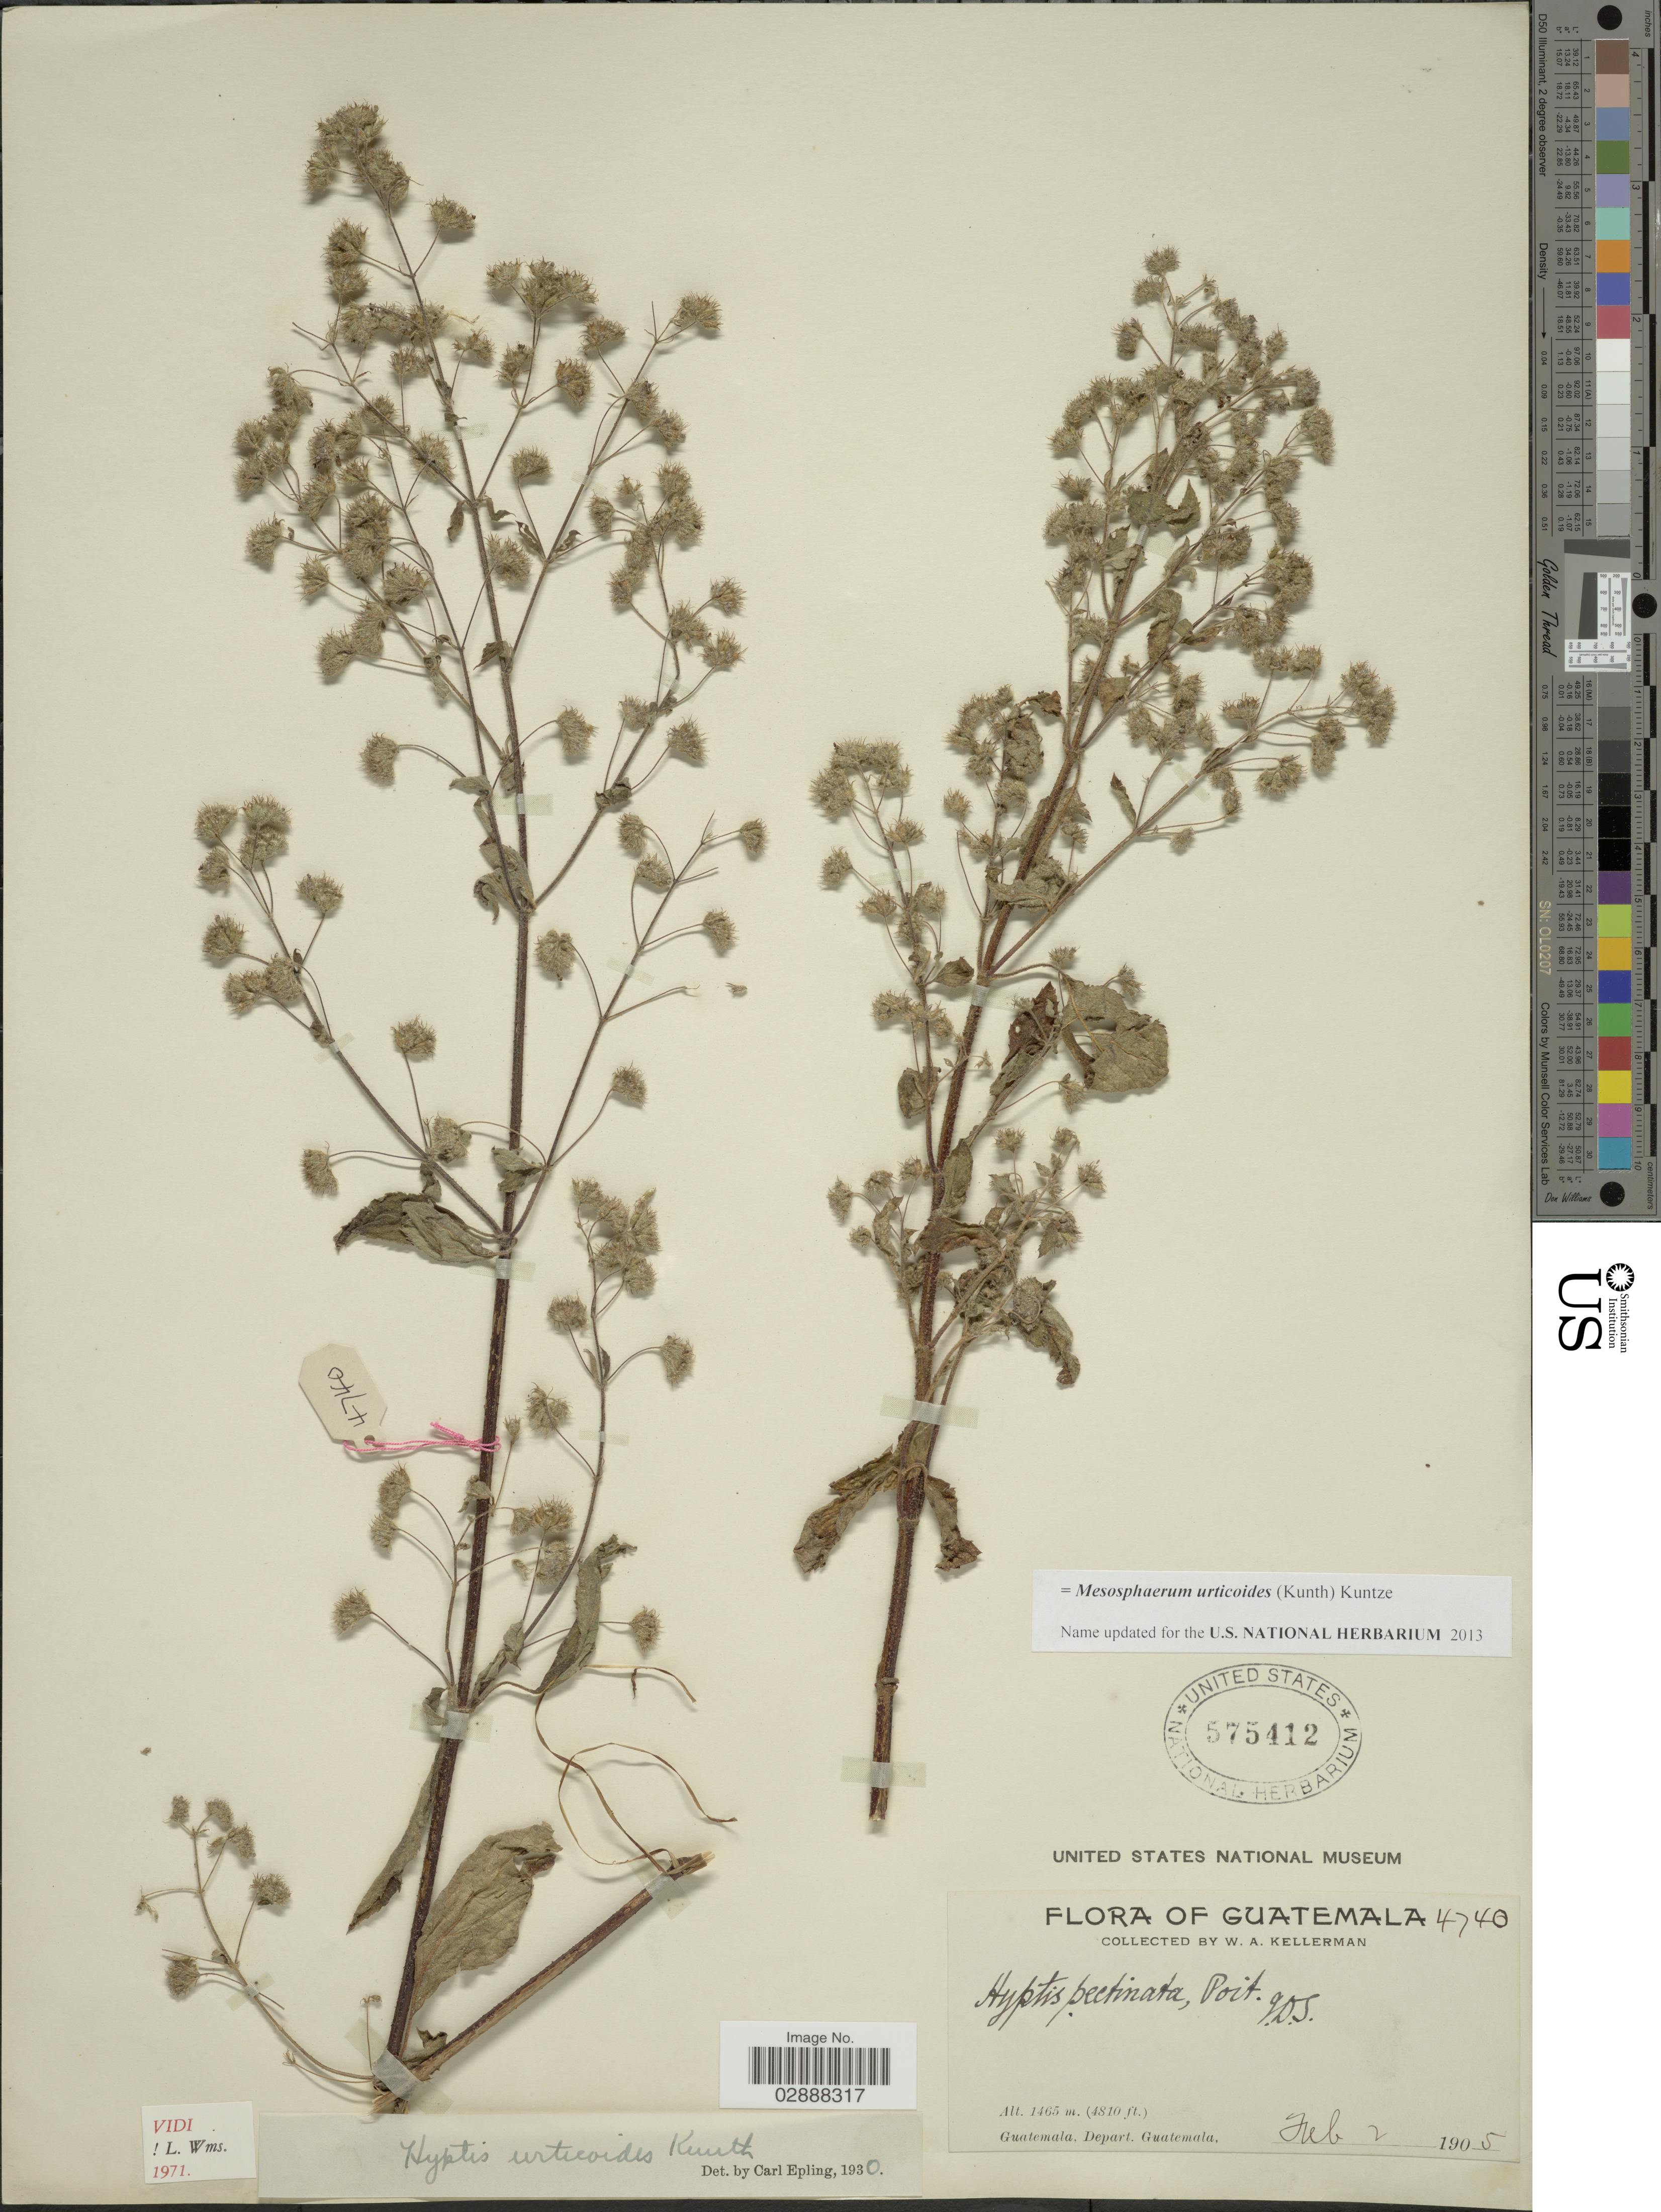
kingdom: Plantae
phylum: Tracheophyta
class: Magnoliopsida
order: Lamiales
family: Lamiaceae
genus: Mesosphaerum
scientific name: Mesosphaerum urticoides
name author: (Kunth) Kuntze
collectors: W. Kellerman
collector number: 4740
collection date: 1905-02-02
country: Guatemala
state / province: Guatemala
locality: Depart. Guatemala.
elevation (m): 1465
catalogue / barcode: US 575412